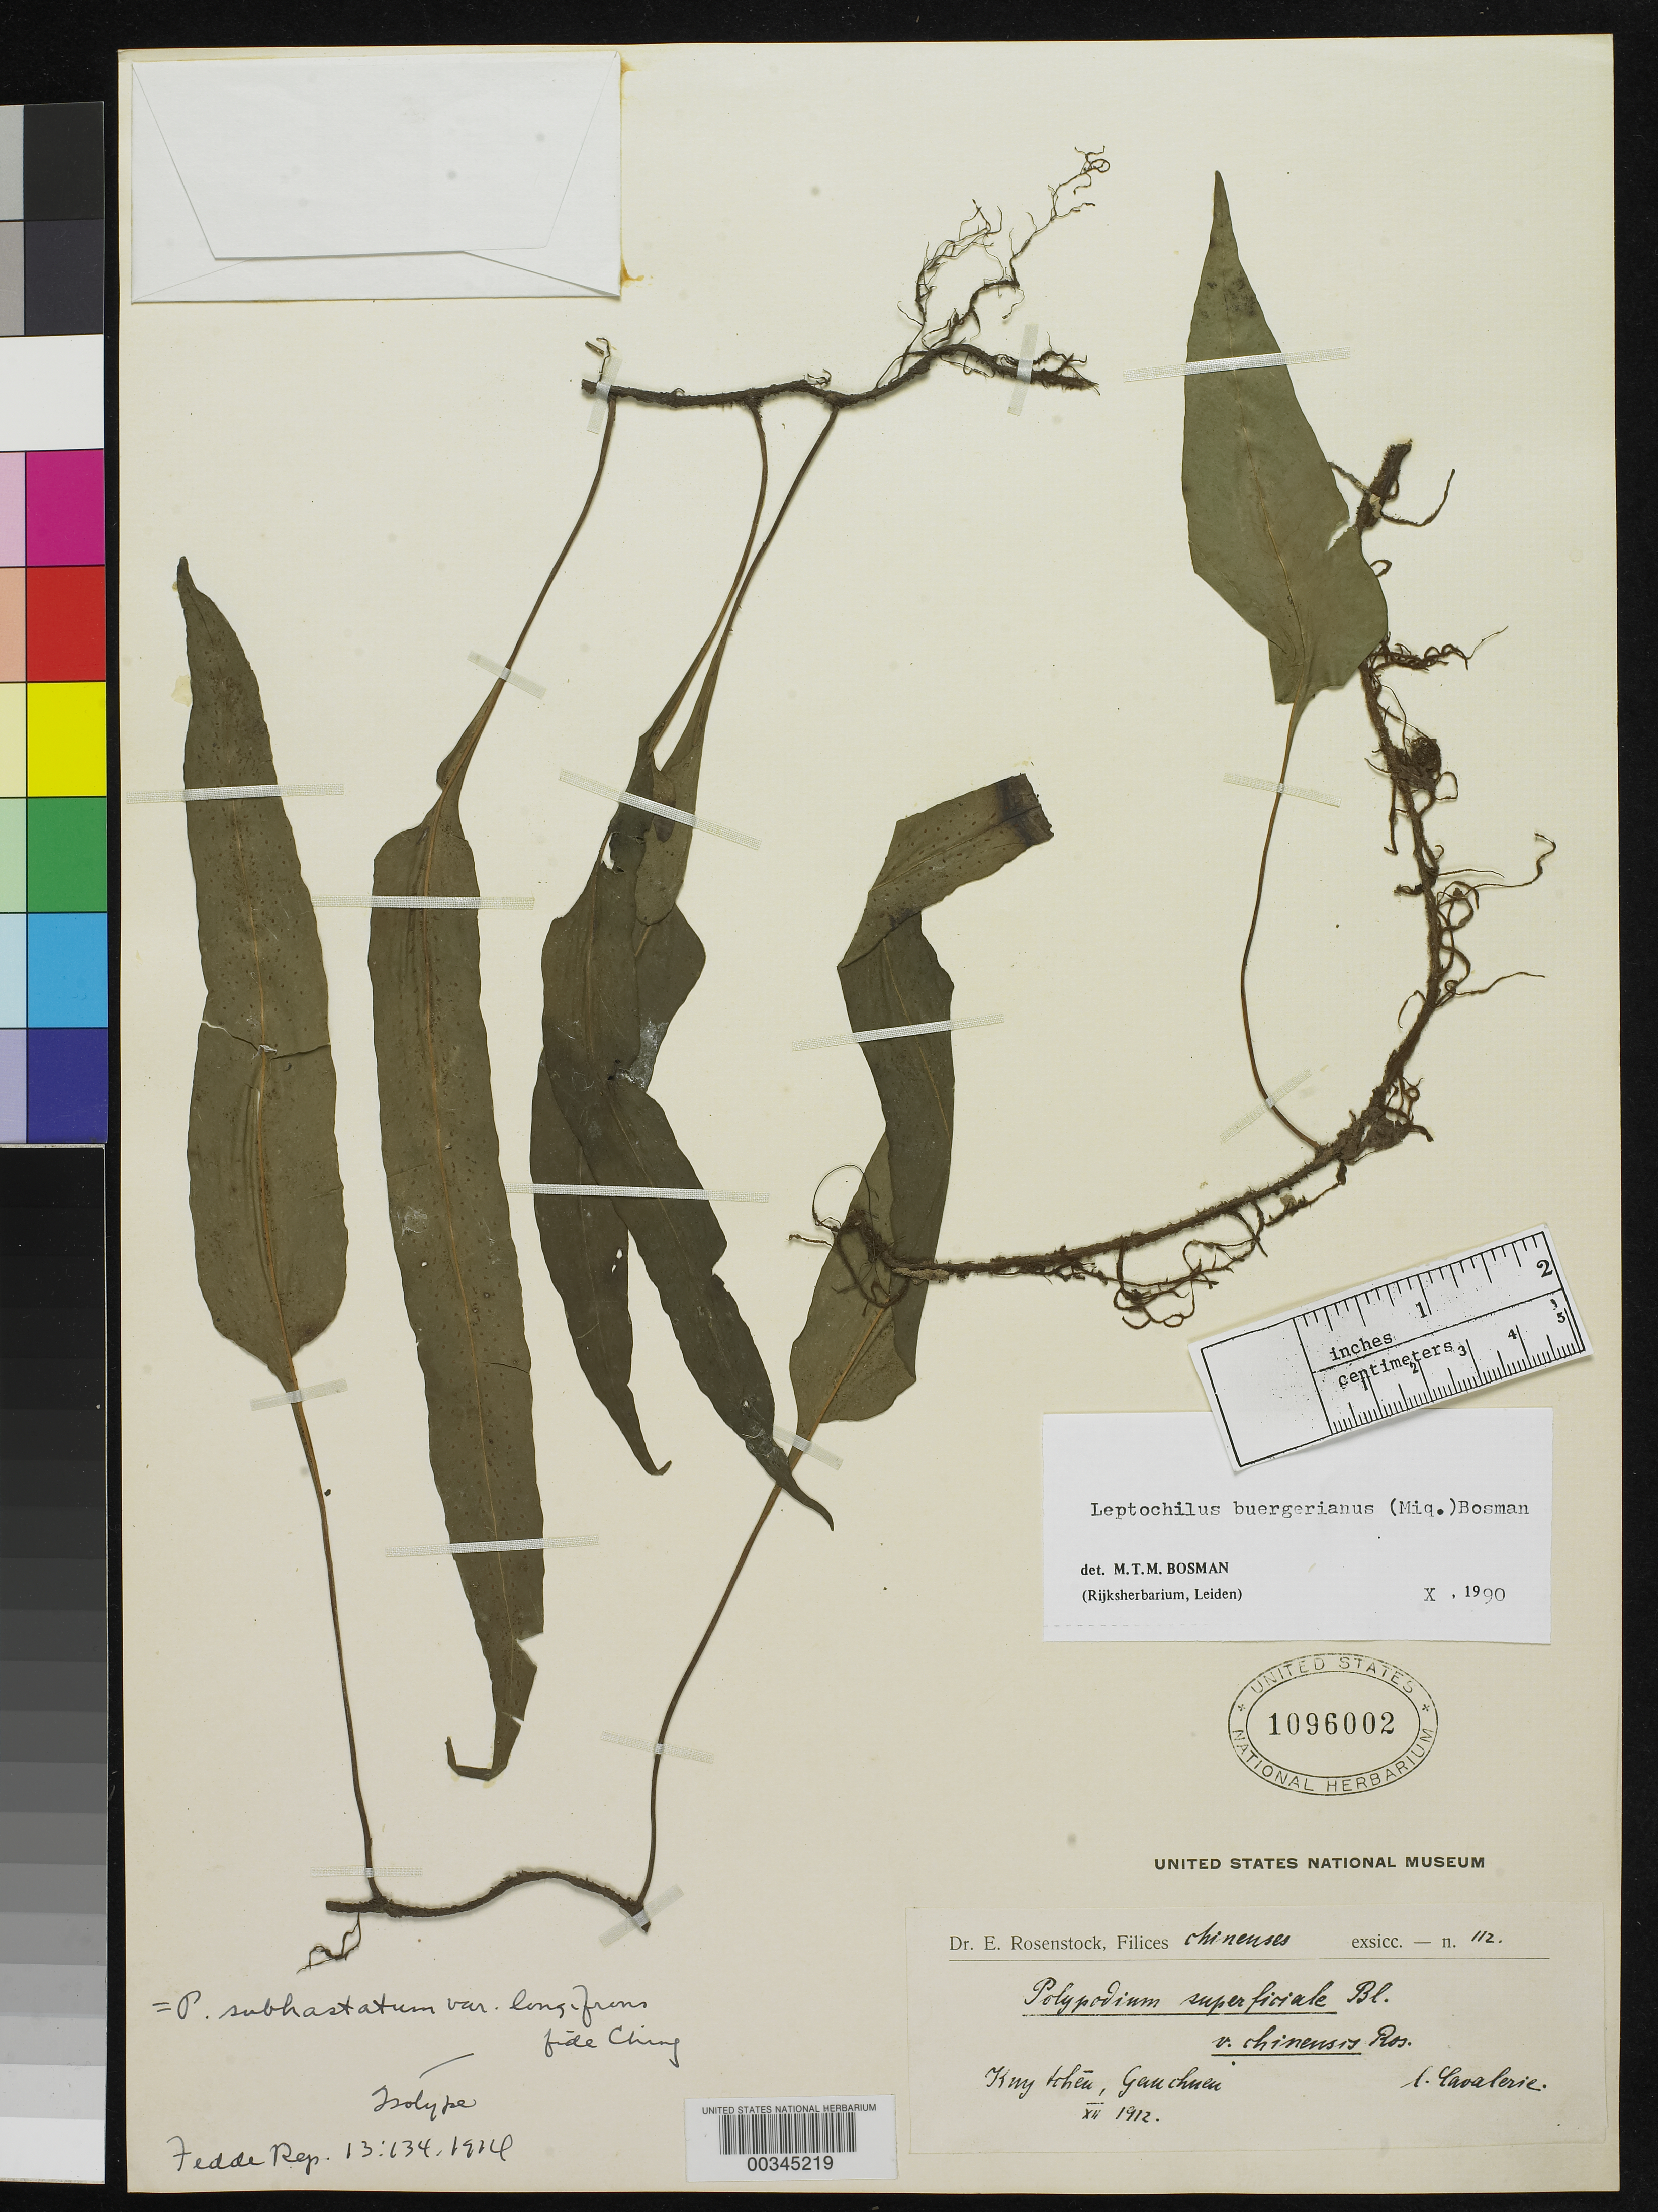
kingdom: Plantae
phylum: Tracheophyta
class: Polypodiopsida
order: Polypodiales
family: Polypodiaceae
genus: Polypodium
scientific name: Polypodium superficiale var. chinensis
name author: Rosenst.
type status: Isotype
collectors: J. Cavalerie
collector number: Rosenstock Exs. 112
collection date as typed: Dec 1912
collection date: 1912-12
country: China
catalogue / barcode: US 1096002